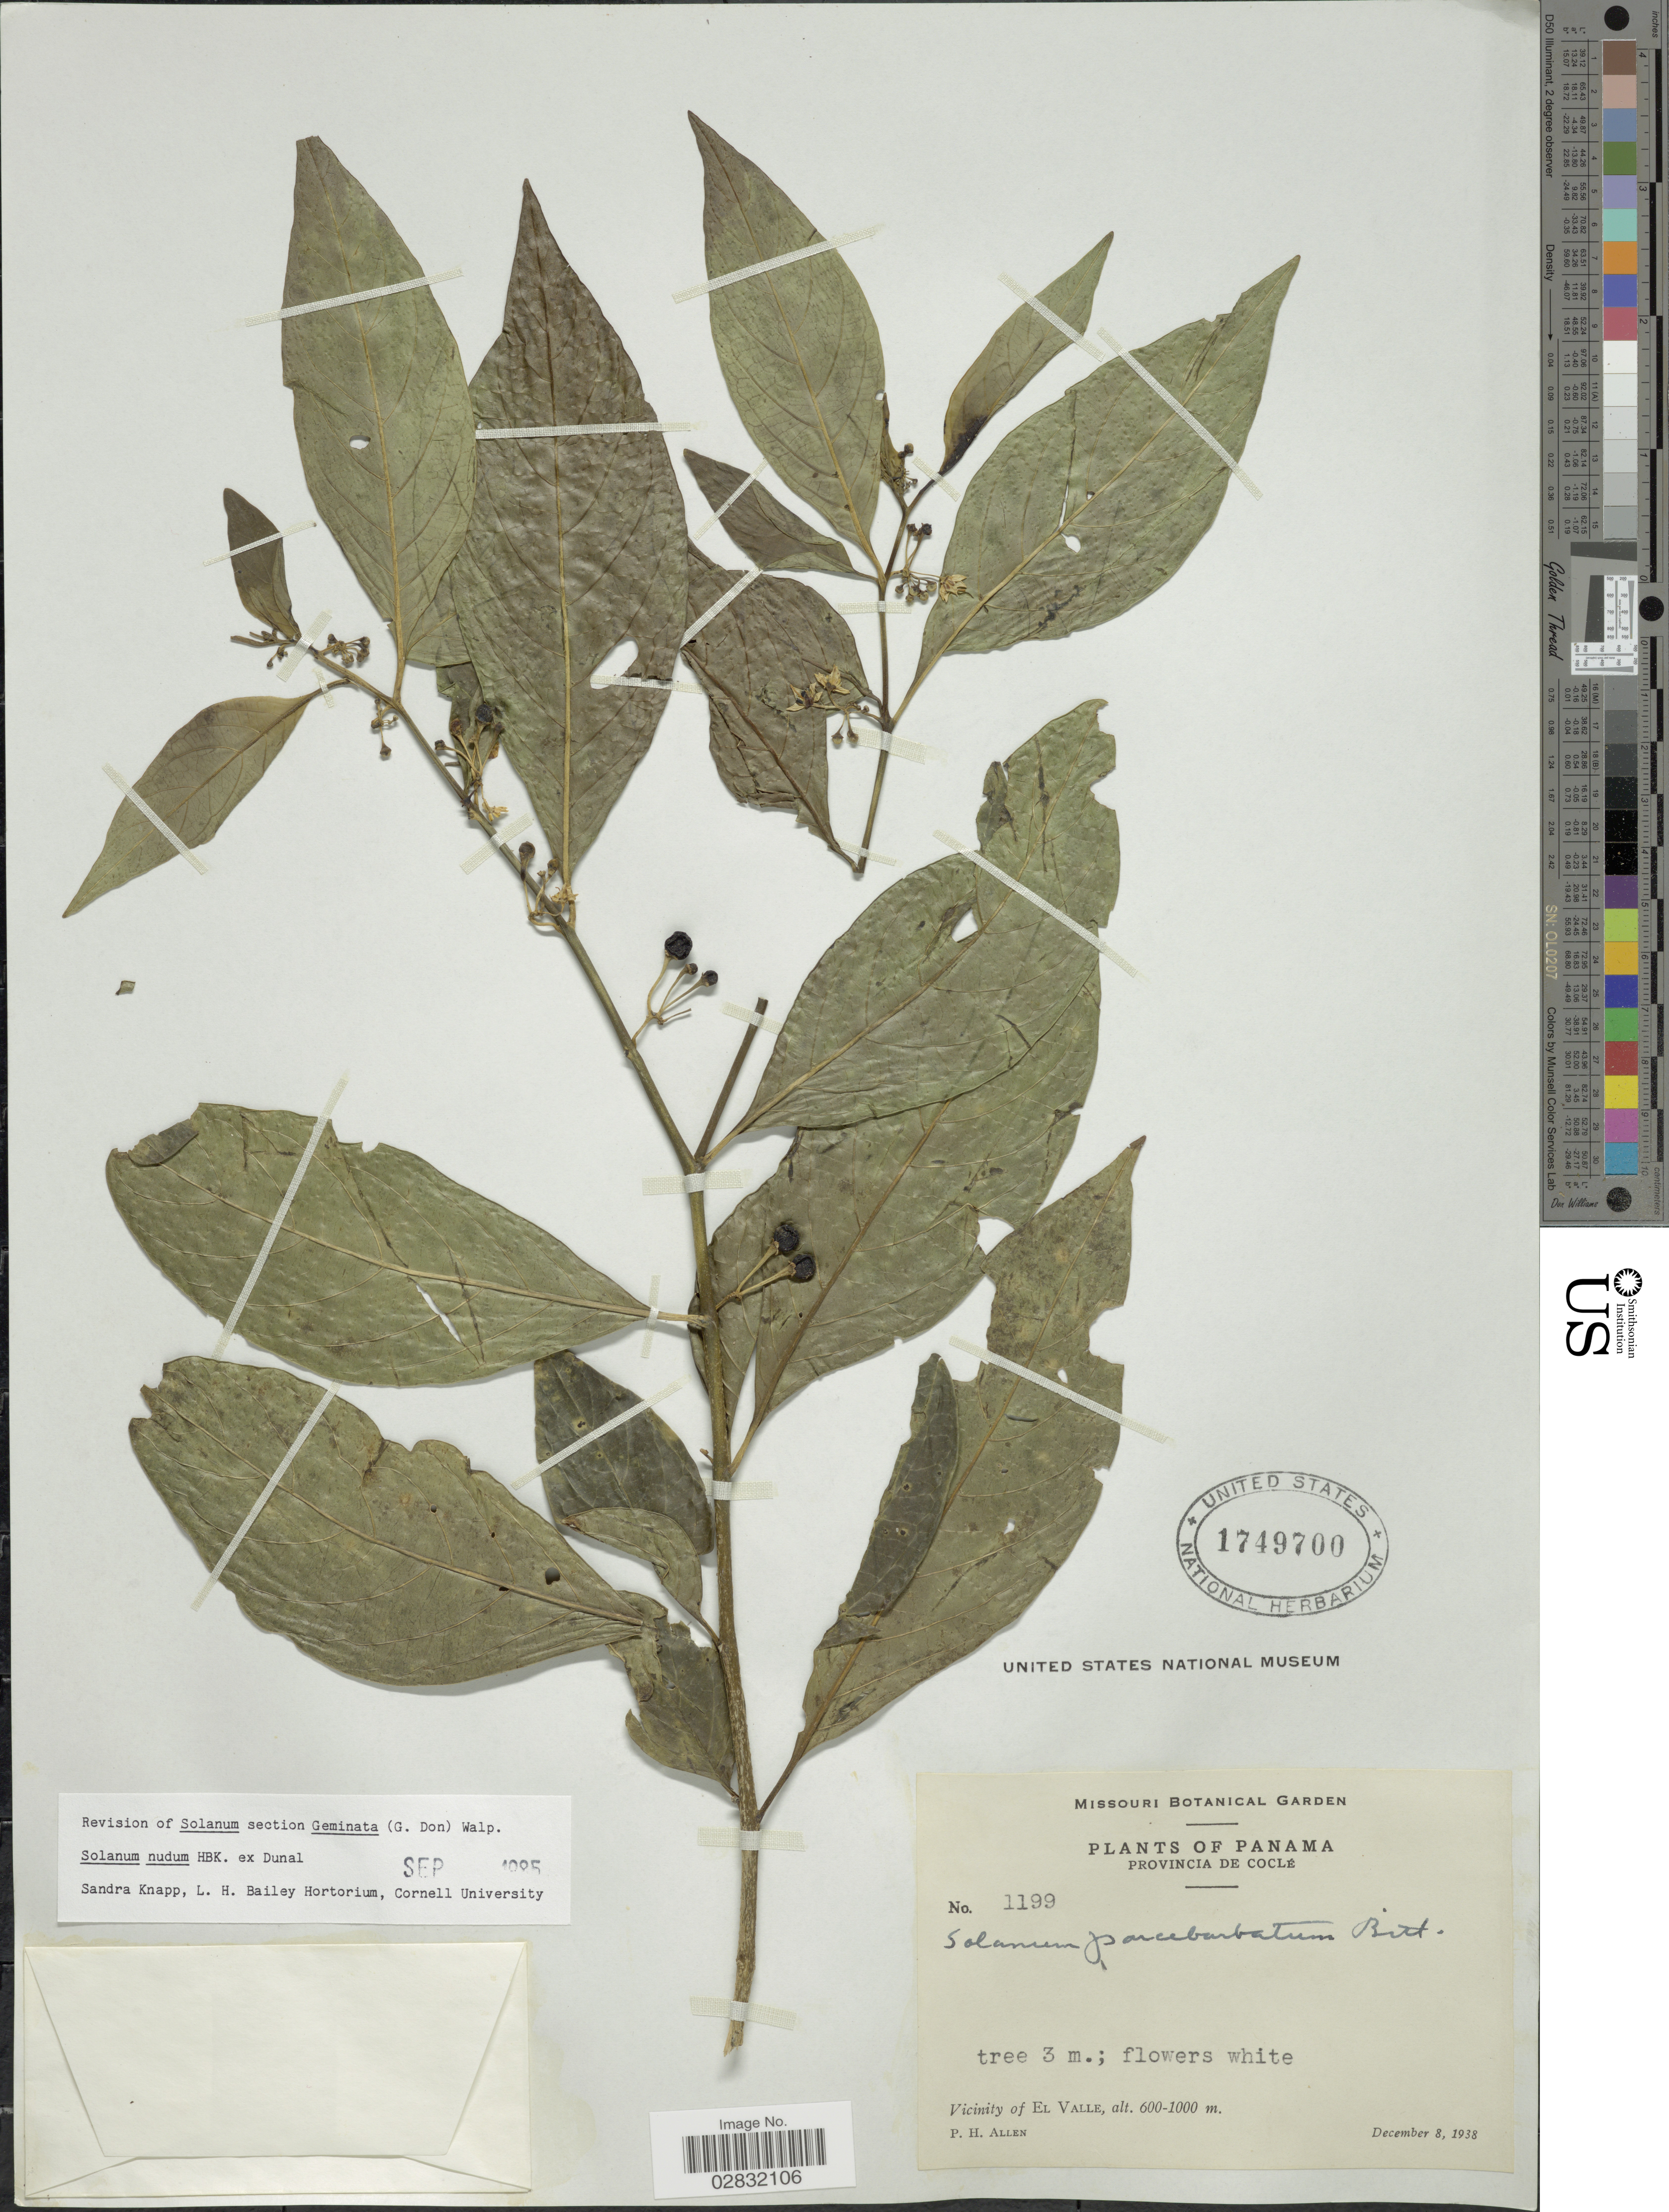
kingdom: Plantae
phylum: Tracheophyta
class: Magnoliopsida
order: Solanales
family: Solanaceae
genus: Solanum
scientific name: Solanum nudum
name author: Humb. & Bonpl. ex Dunal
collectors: P. H. Allen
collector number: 1199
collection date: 1938-12-08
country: Panama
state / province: Coclé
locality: Provincia De Coclé, Vicinity of El Valle.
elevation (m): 600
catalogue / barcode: US 1749700